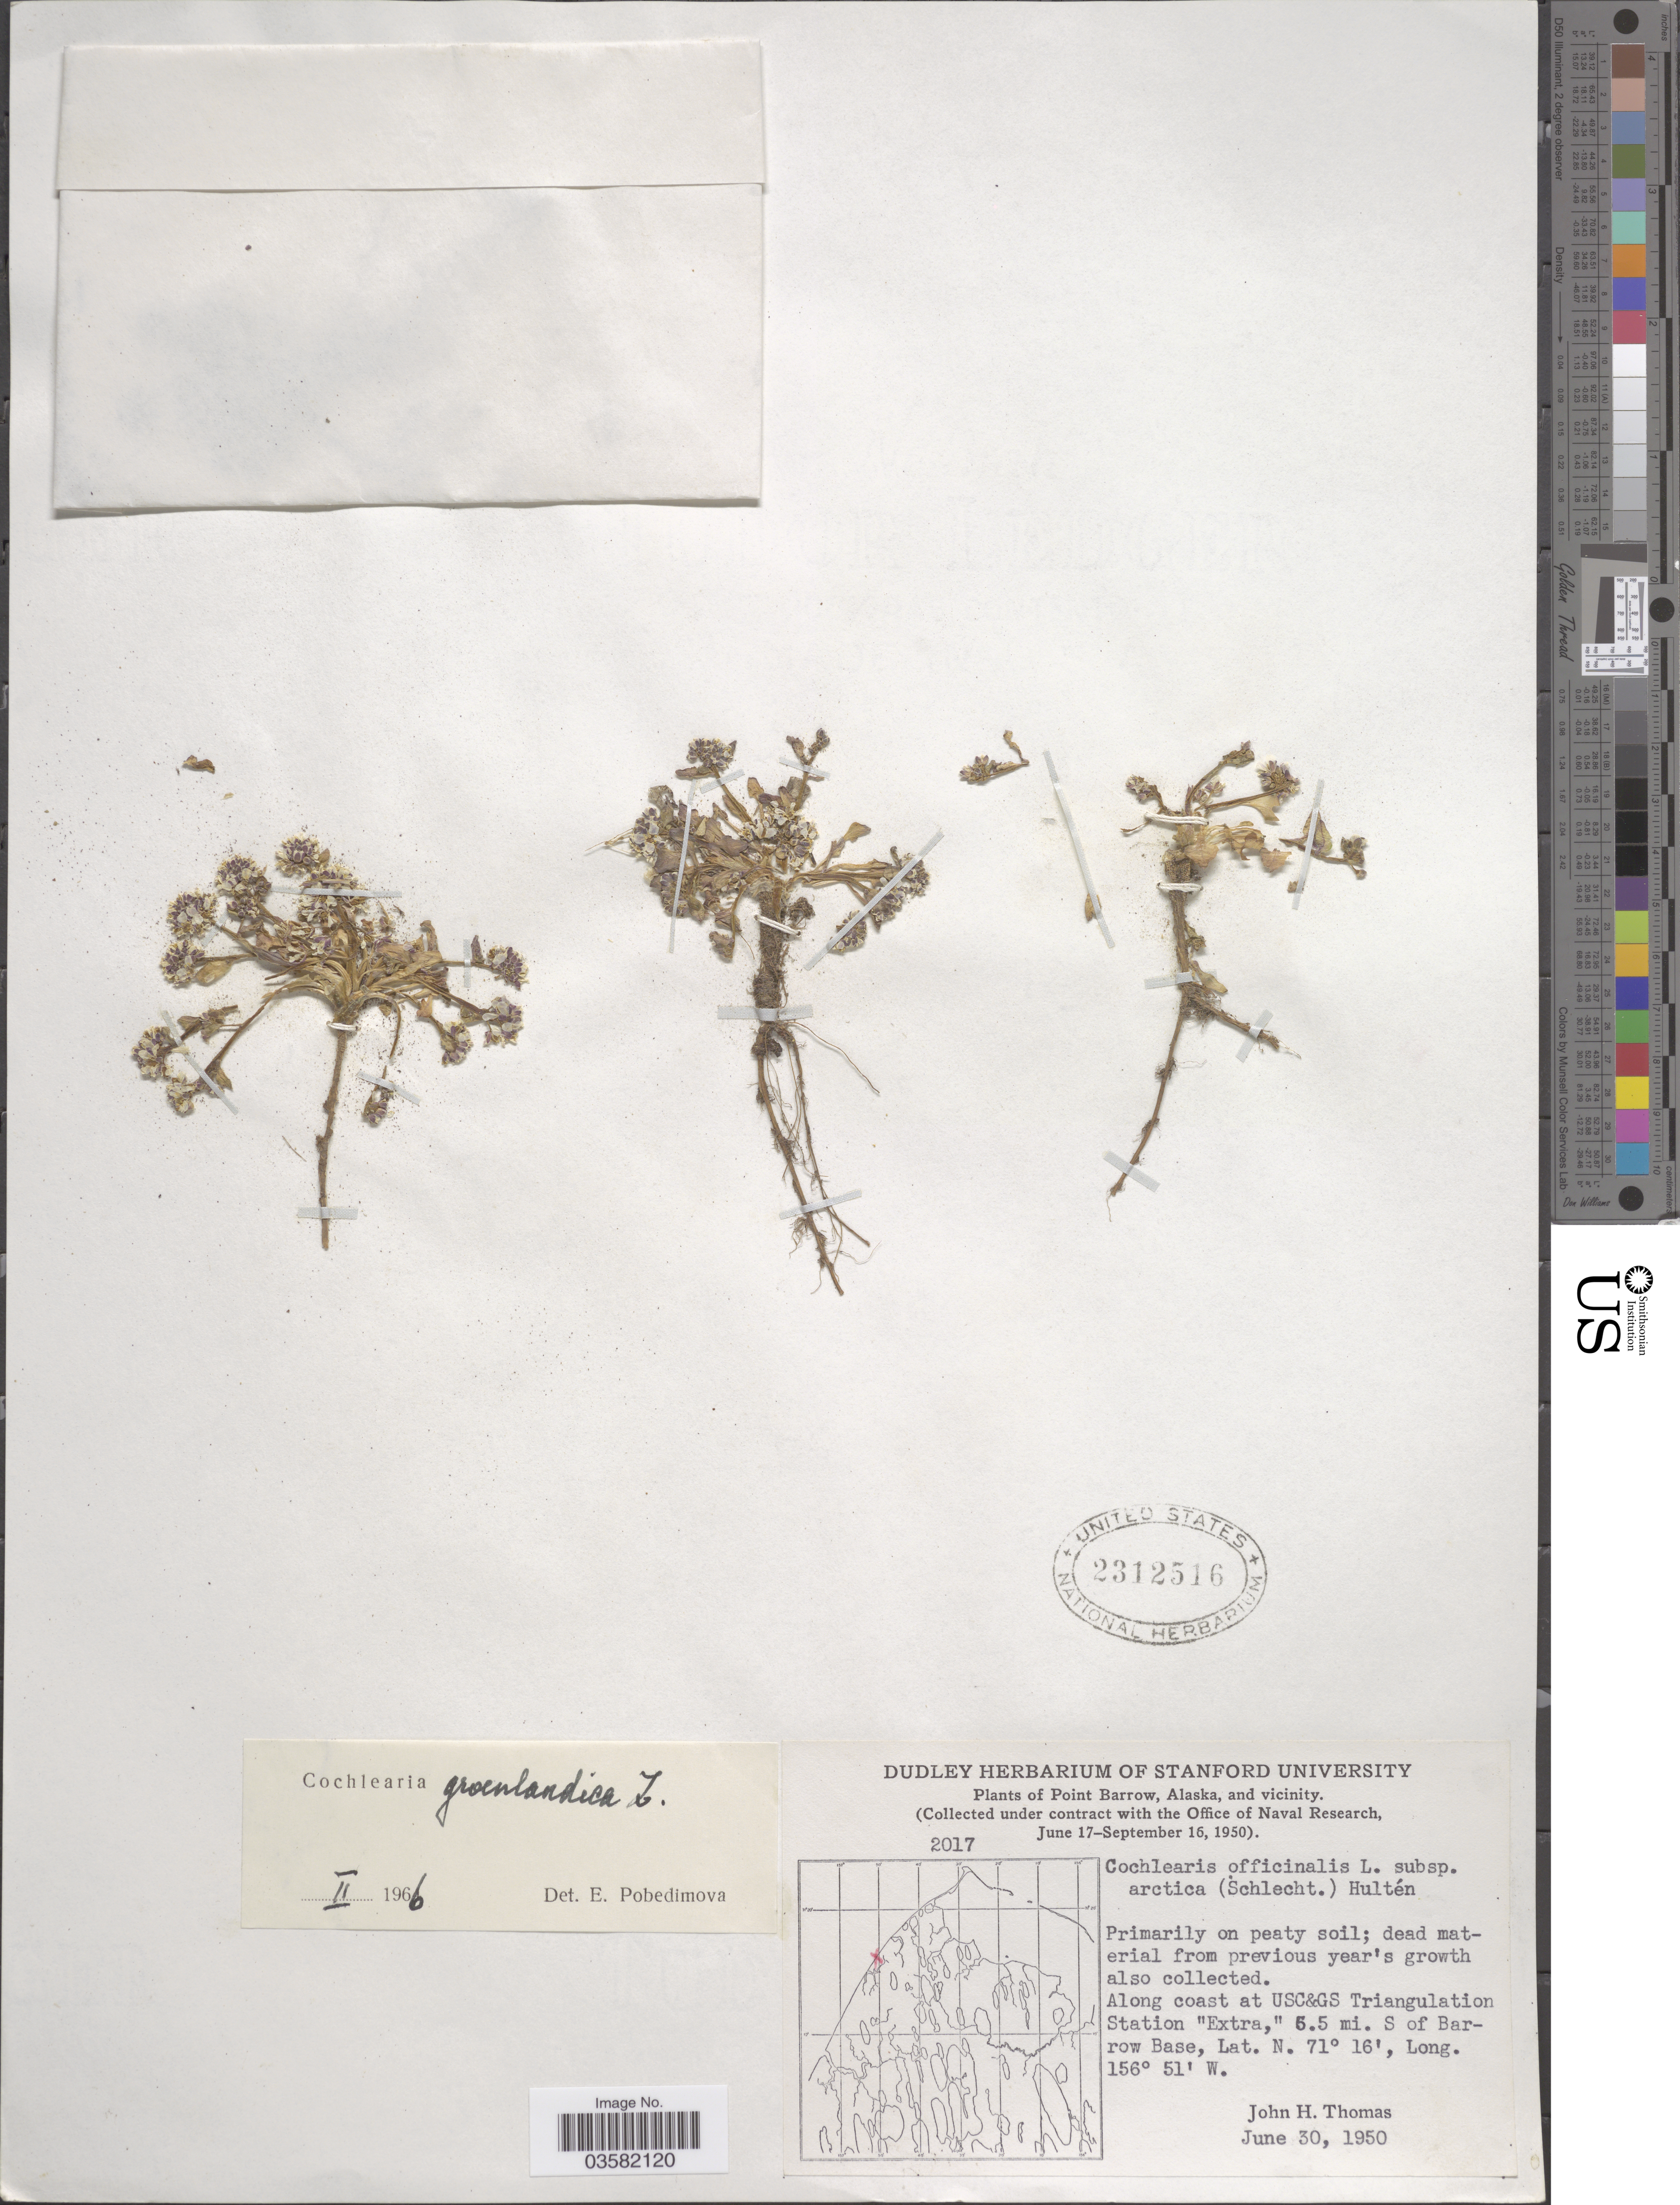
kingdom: Plantae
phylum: Tracheophyta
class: Magnoliopsida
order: Brassicales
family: Brassicaceae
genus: Cochlearia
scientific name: Cochlearia groenlandica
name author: L.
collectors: J. H. Thomas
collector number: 2017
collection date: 1950-06-30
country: United States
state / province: Alaska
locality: Point Barrow, Alaska, and vicinity. Along coast at USC&GS Triangulation Station "Extra," 5.5 mi. S of Barrow Base.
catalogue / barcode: US 2312516